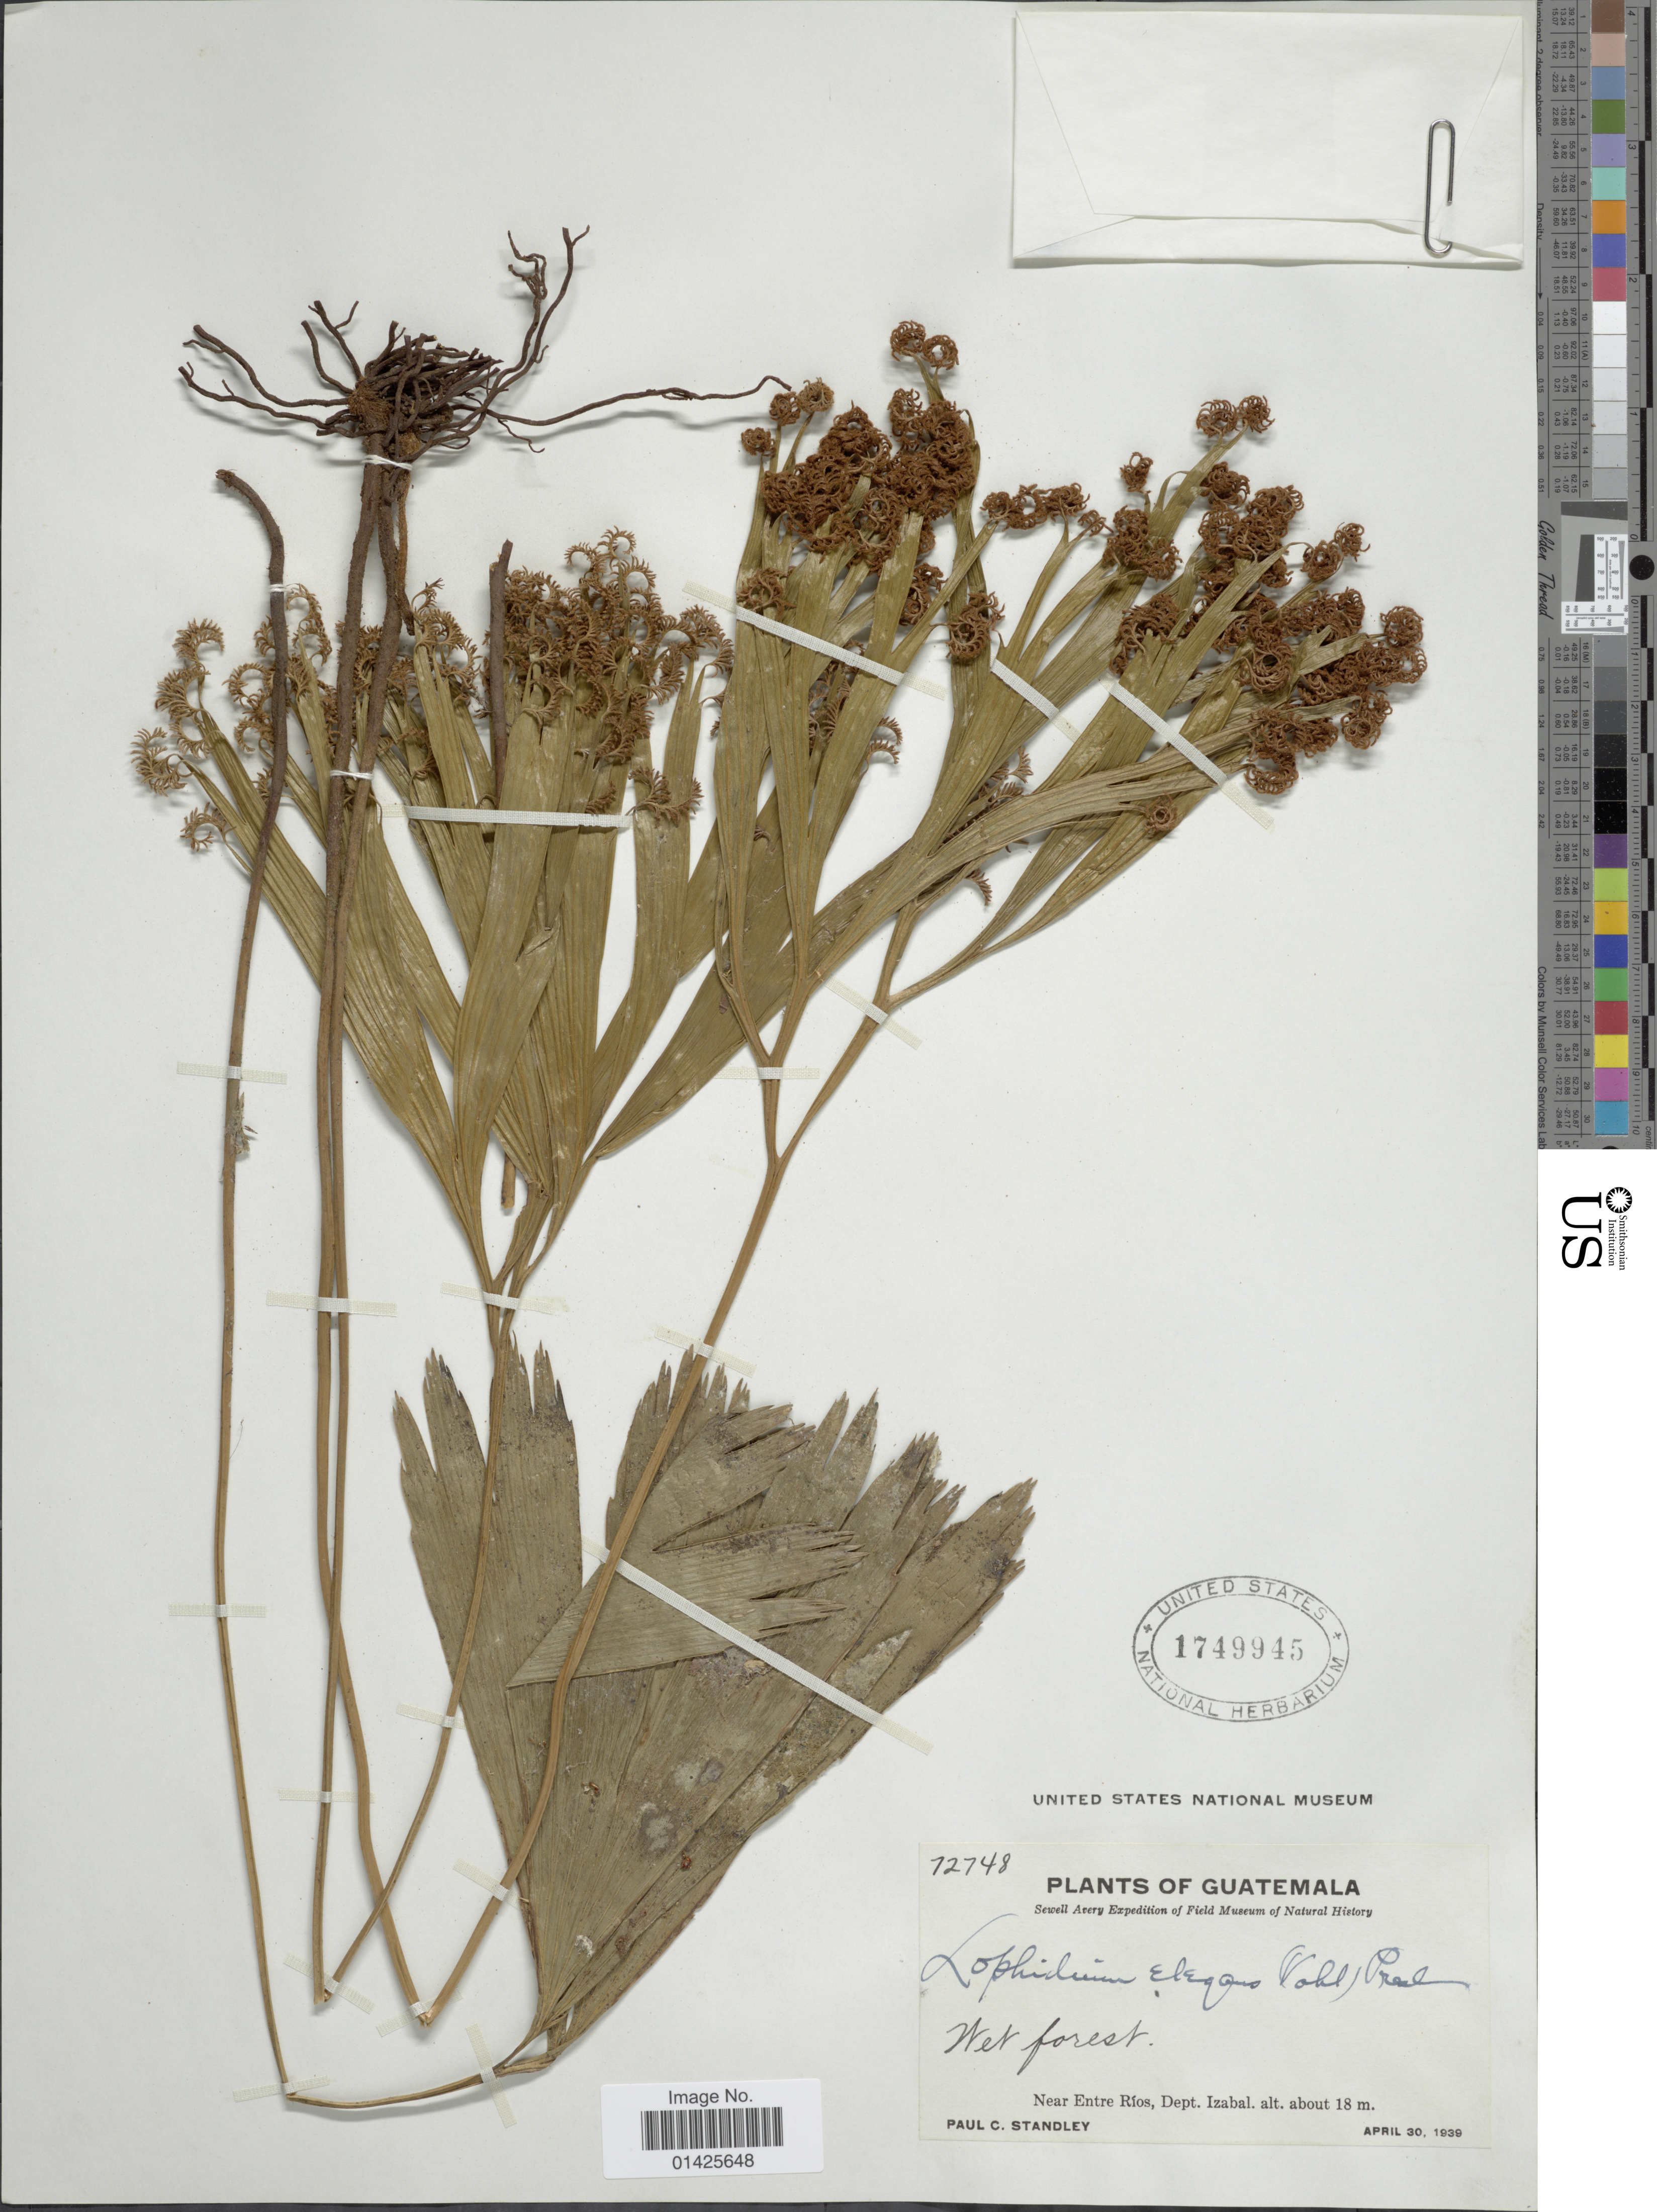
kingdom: Plantae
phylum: Tracheophyta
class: Polypodiopsida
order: Schizaeales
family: Schizaeaceae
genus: Schizaea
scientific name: Schizaea elegans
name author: (Vahl) Sw.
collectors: P. C. Standley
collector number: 72748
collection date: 1939-04-30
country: Guatemala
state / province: Izabal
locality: Near Entre RÍos, Dept. Izabal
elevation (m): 18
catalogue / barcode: US 1749945